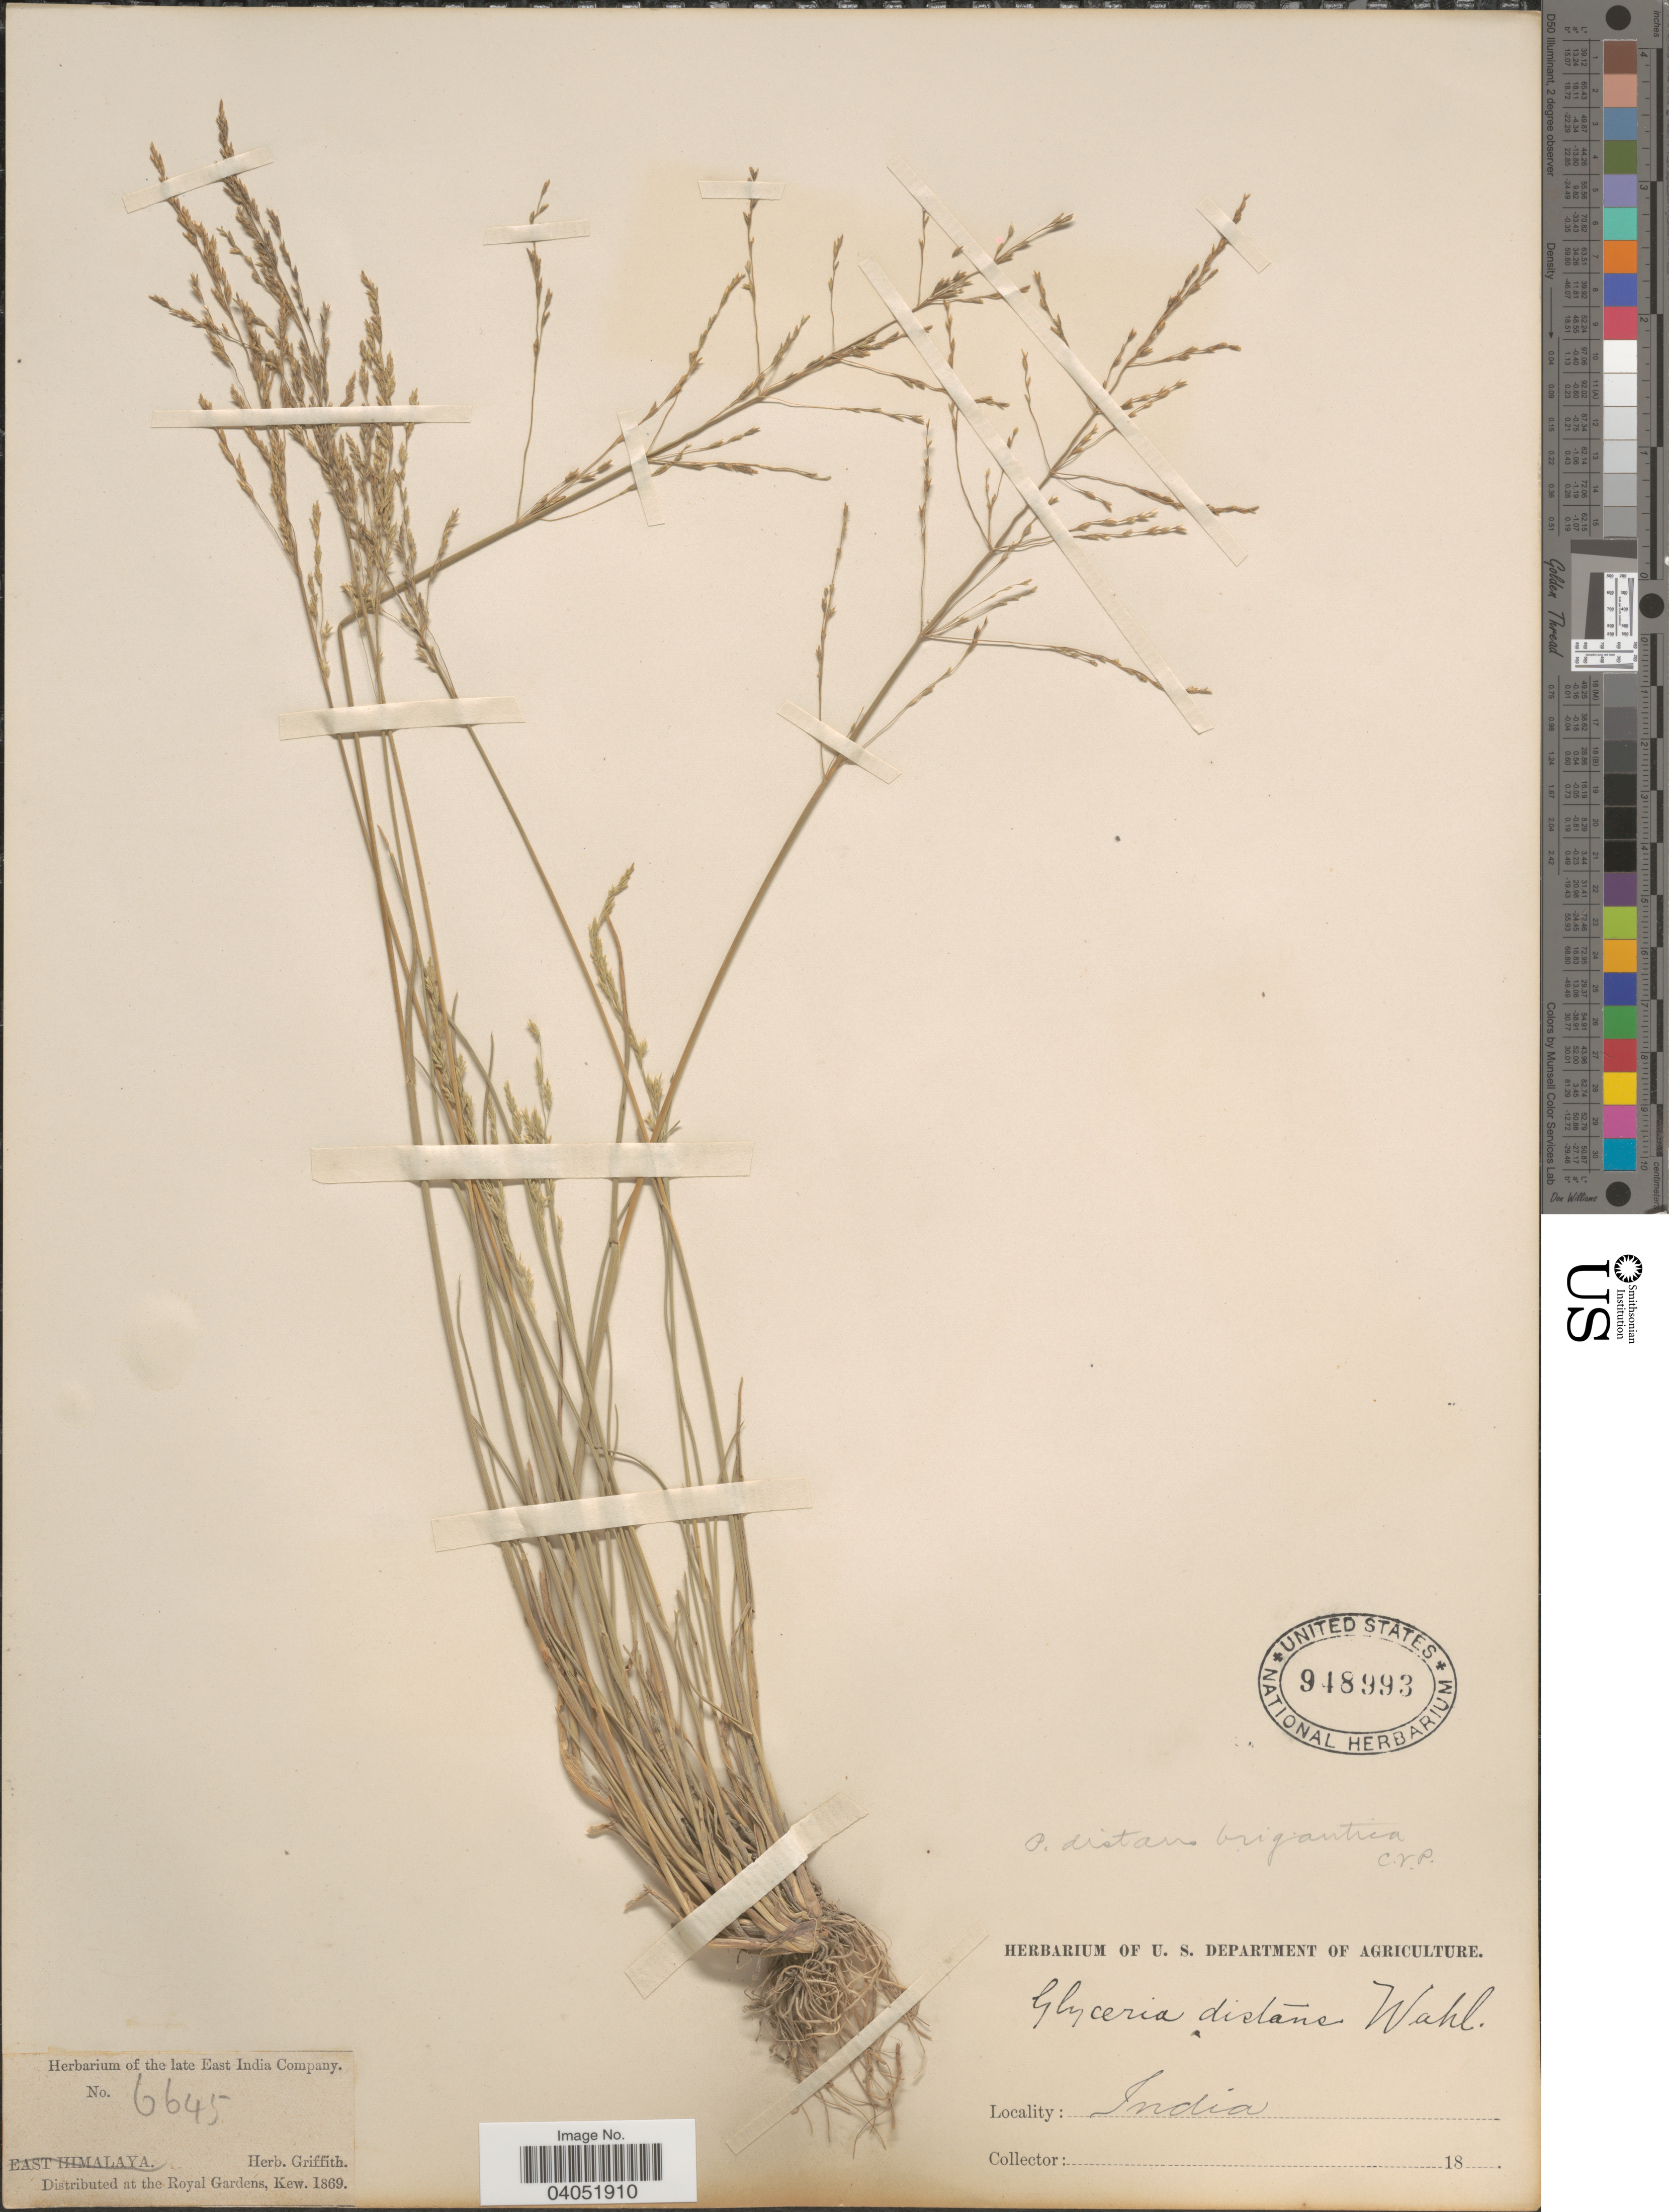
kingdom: Plantae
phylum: Tracheophyta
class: Liliopsida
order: Poales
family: Poaceae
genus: Puccinellia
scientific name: Puccinellia distans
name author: (Jacq.) Parl.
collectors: ex herb. Griffith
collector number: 6645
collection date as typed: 18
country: India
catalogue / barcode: US 948993